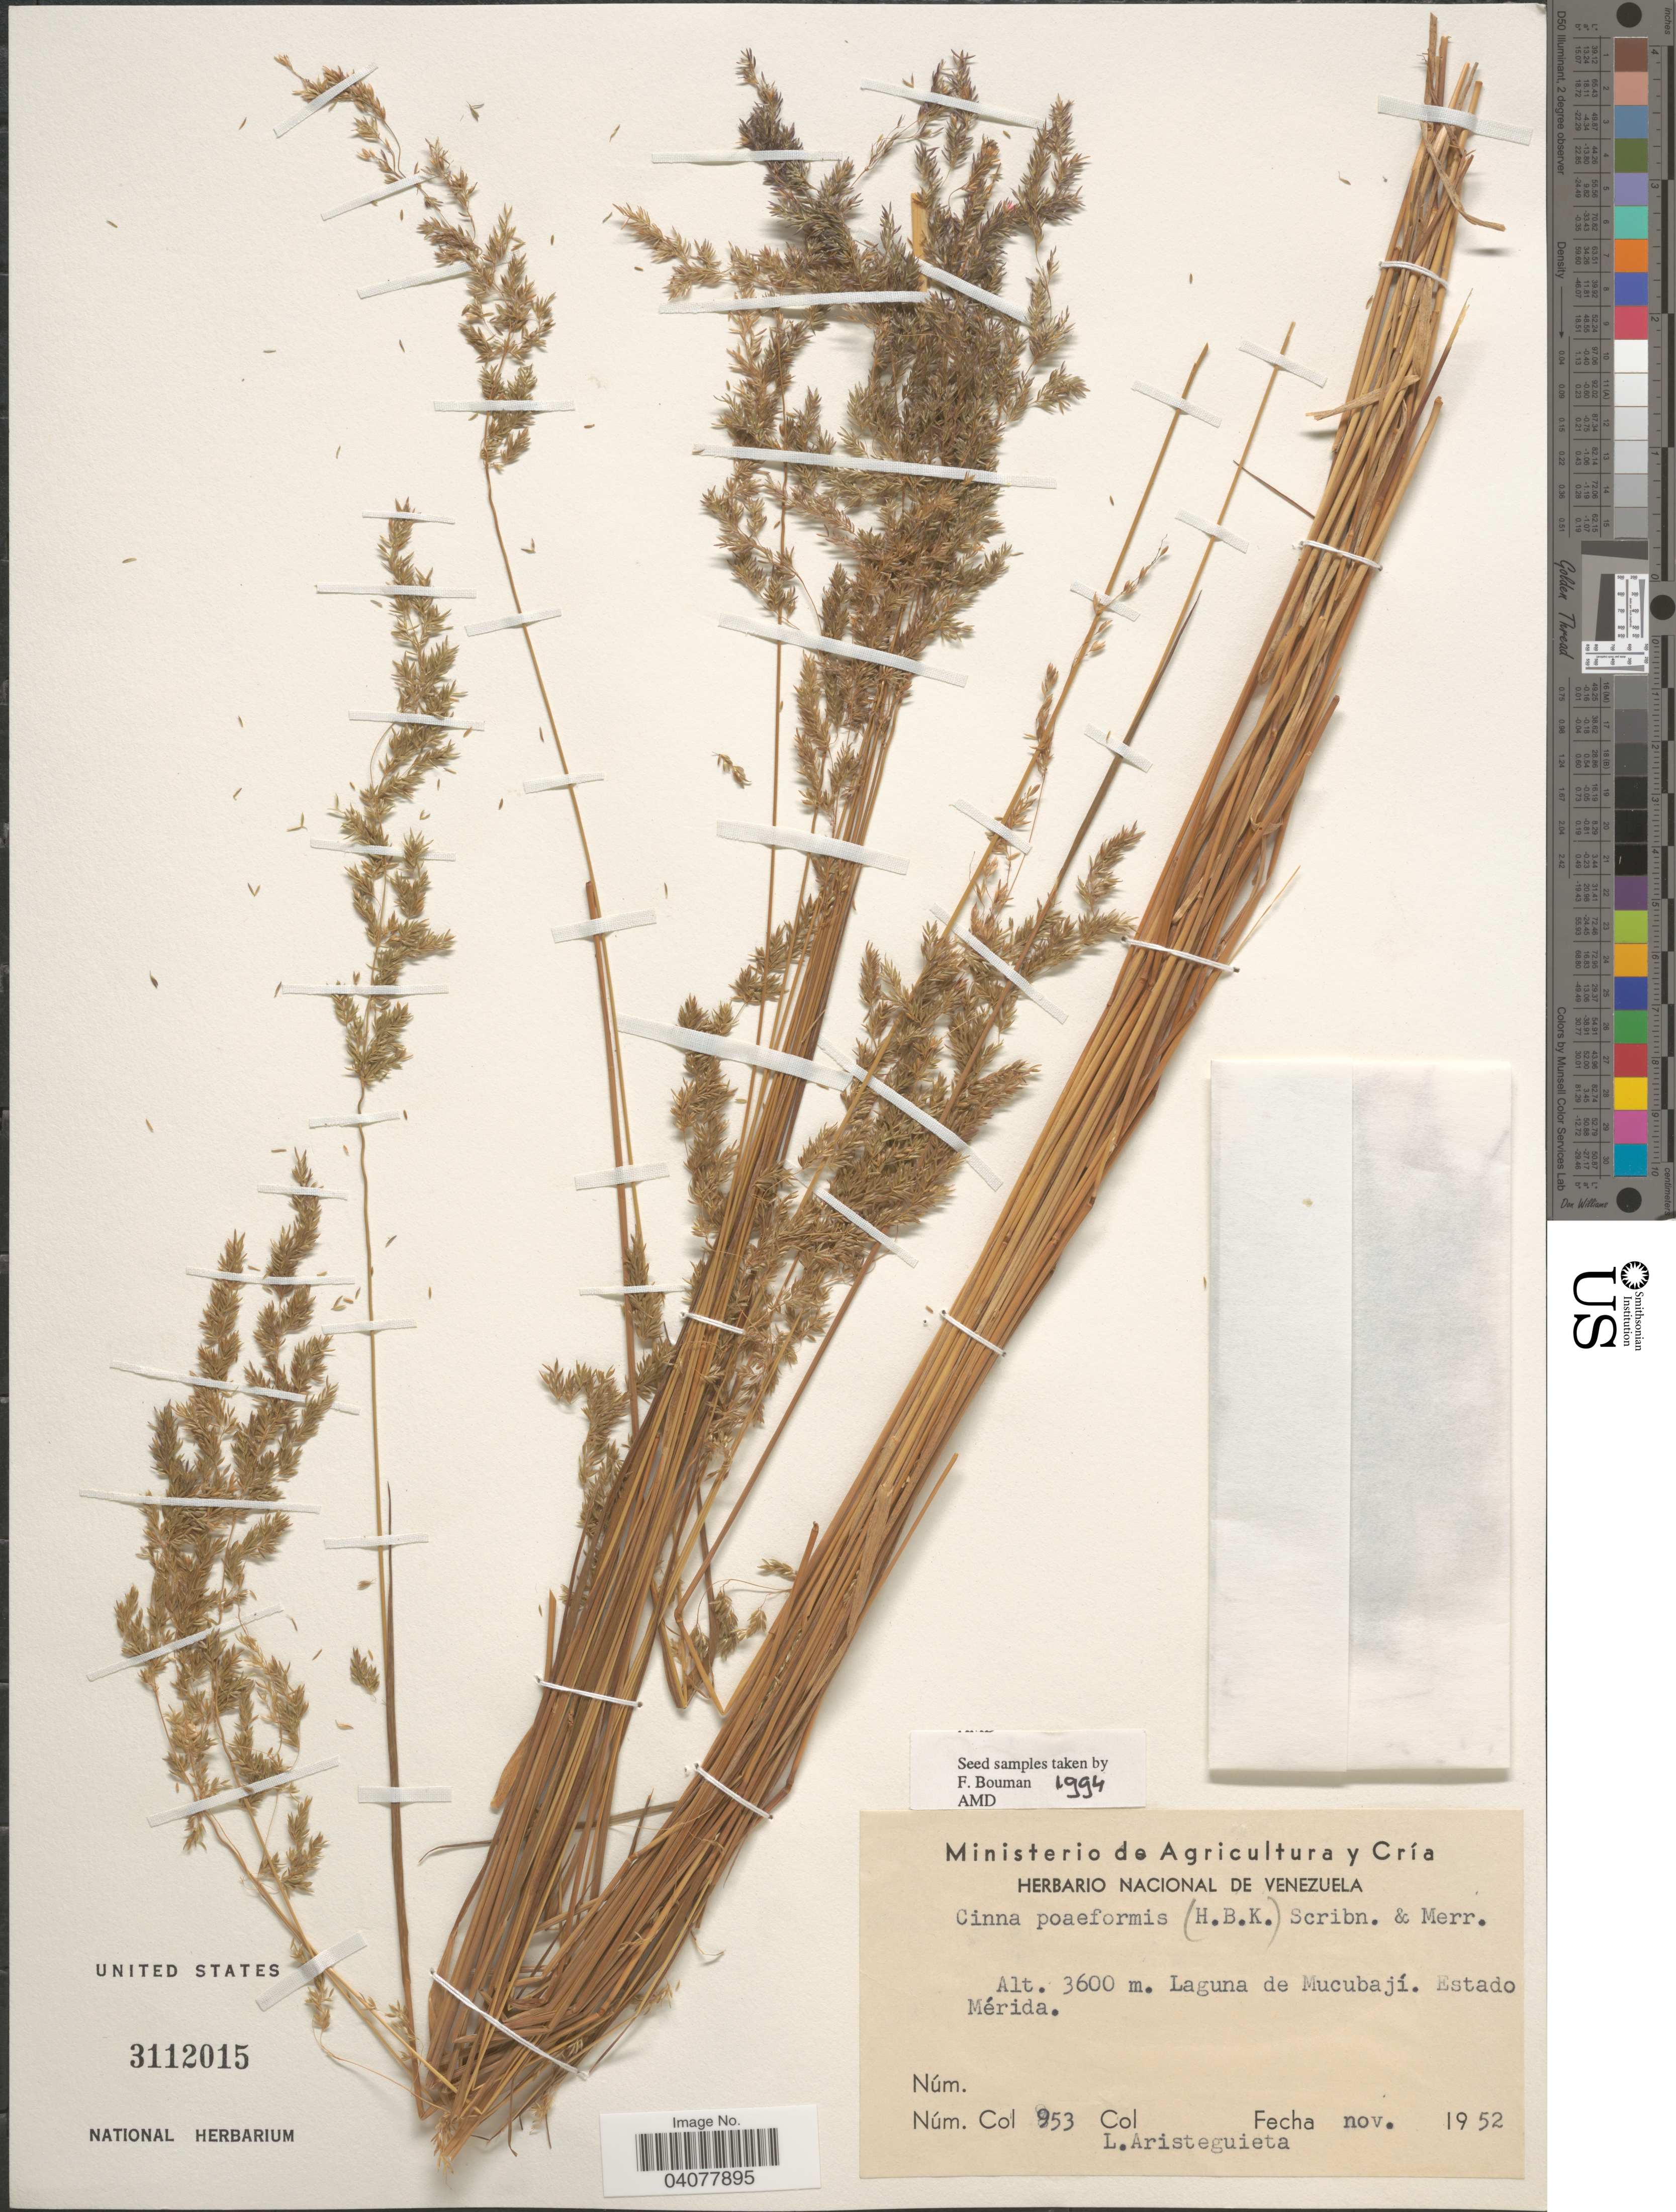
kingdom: Plantae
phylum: Tracheophyta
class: Liliopsida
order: Poales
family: Poaceae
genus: Cinna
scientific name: Cinna poiformis (Kunth) Scribn. & Merr.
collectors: L. Aristeguieta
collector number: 953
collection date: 1952-11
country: Venezuela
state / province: Merida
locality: Laguna de Mucubají.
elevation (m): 3600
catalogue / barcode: US 3112015